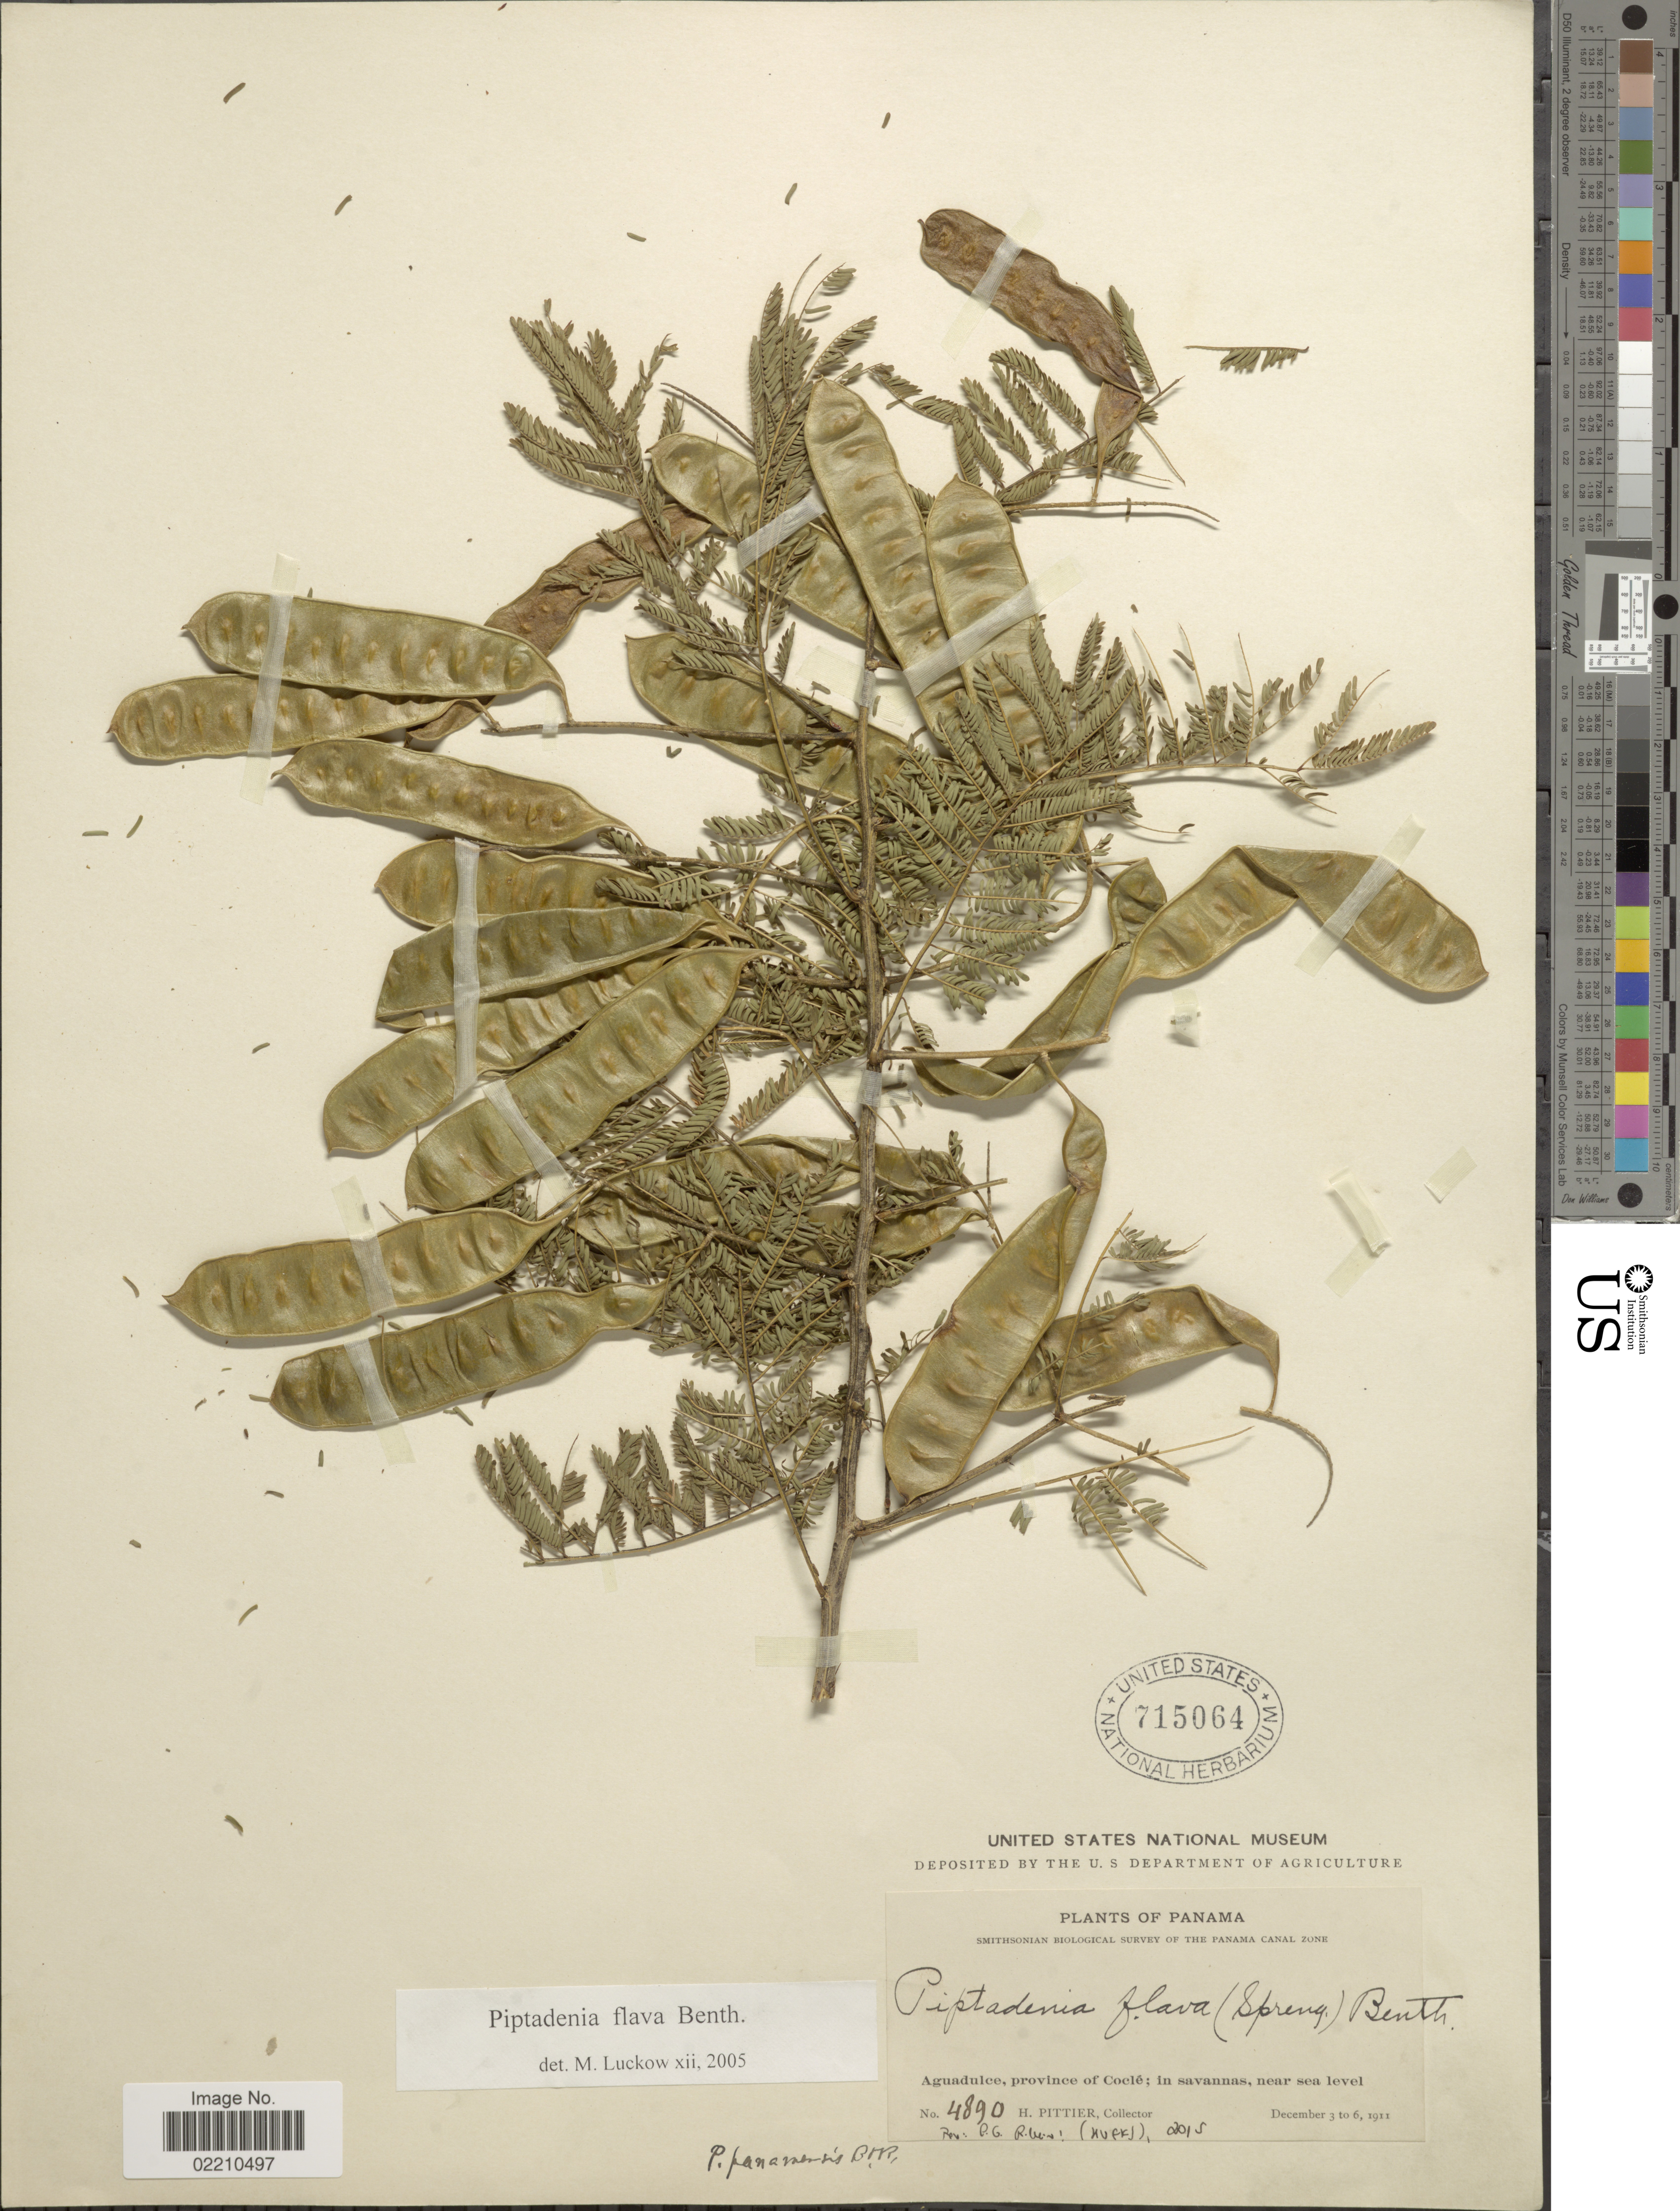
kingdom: Plantae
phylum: Tracheophyta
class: Magnoliopsida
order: Fabales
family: Fabaceae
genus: Piptadenia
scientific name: Piptadenia flava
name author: (DC.) Benth.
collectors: H. F. Pittier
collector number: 4890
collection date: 1911-12-03/1911-12-06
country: Panama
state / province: Coclé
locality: Aguadulce, Province of Cocle: in savannas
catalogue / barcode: US 715064